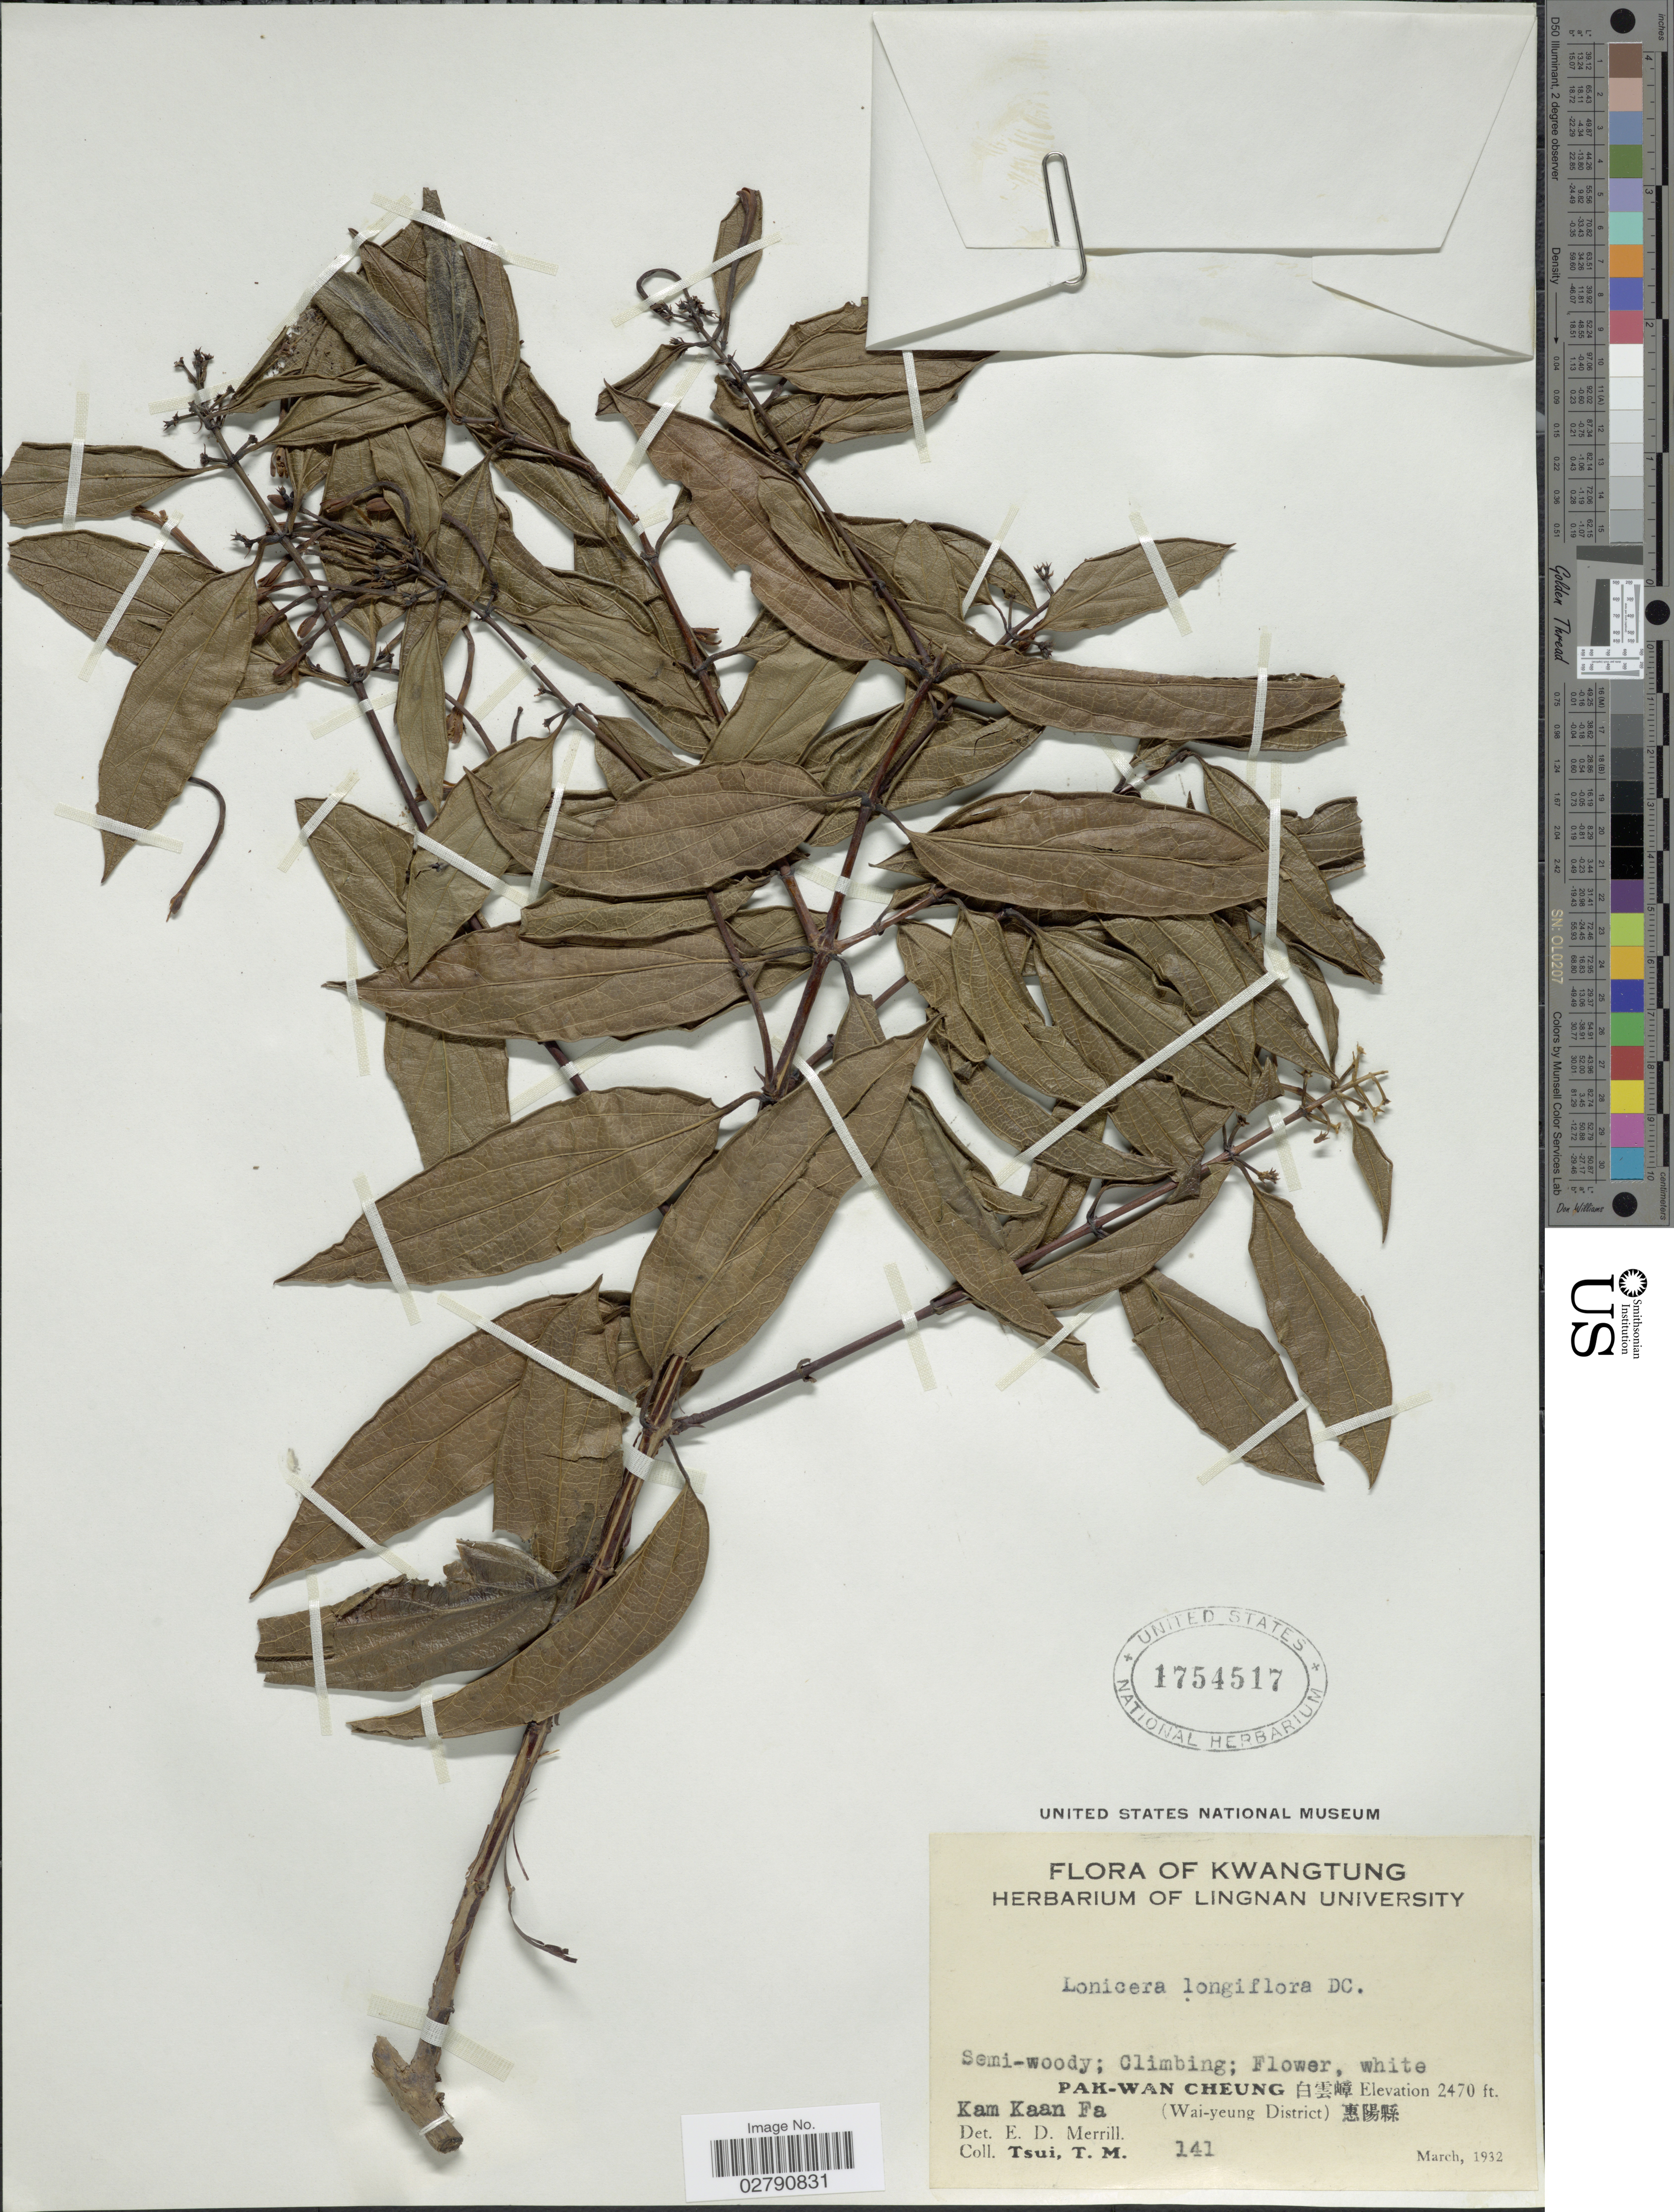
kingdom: Plantae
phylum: Tracheophyta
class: Magnoliopsida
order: Dipsacales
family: Caprifoliaceae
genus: Lonicera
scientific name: Lonicera longiflora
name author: DC.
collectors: T. Tsui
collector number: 141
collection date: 1932-03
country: China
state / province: Guangdong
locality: Kwatung.Pak-Wan Cheung Kam Kaan Fa. (Wai-yeung District) .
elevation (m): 753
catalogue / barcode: US 1754517